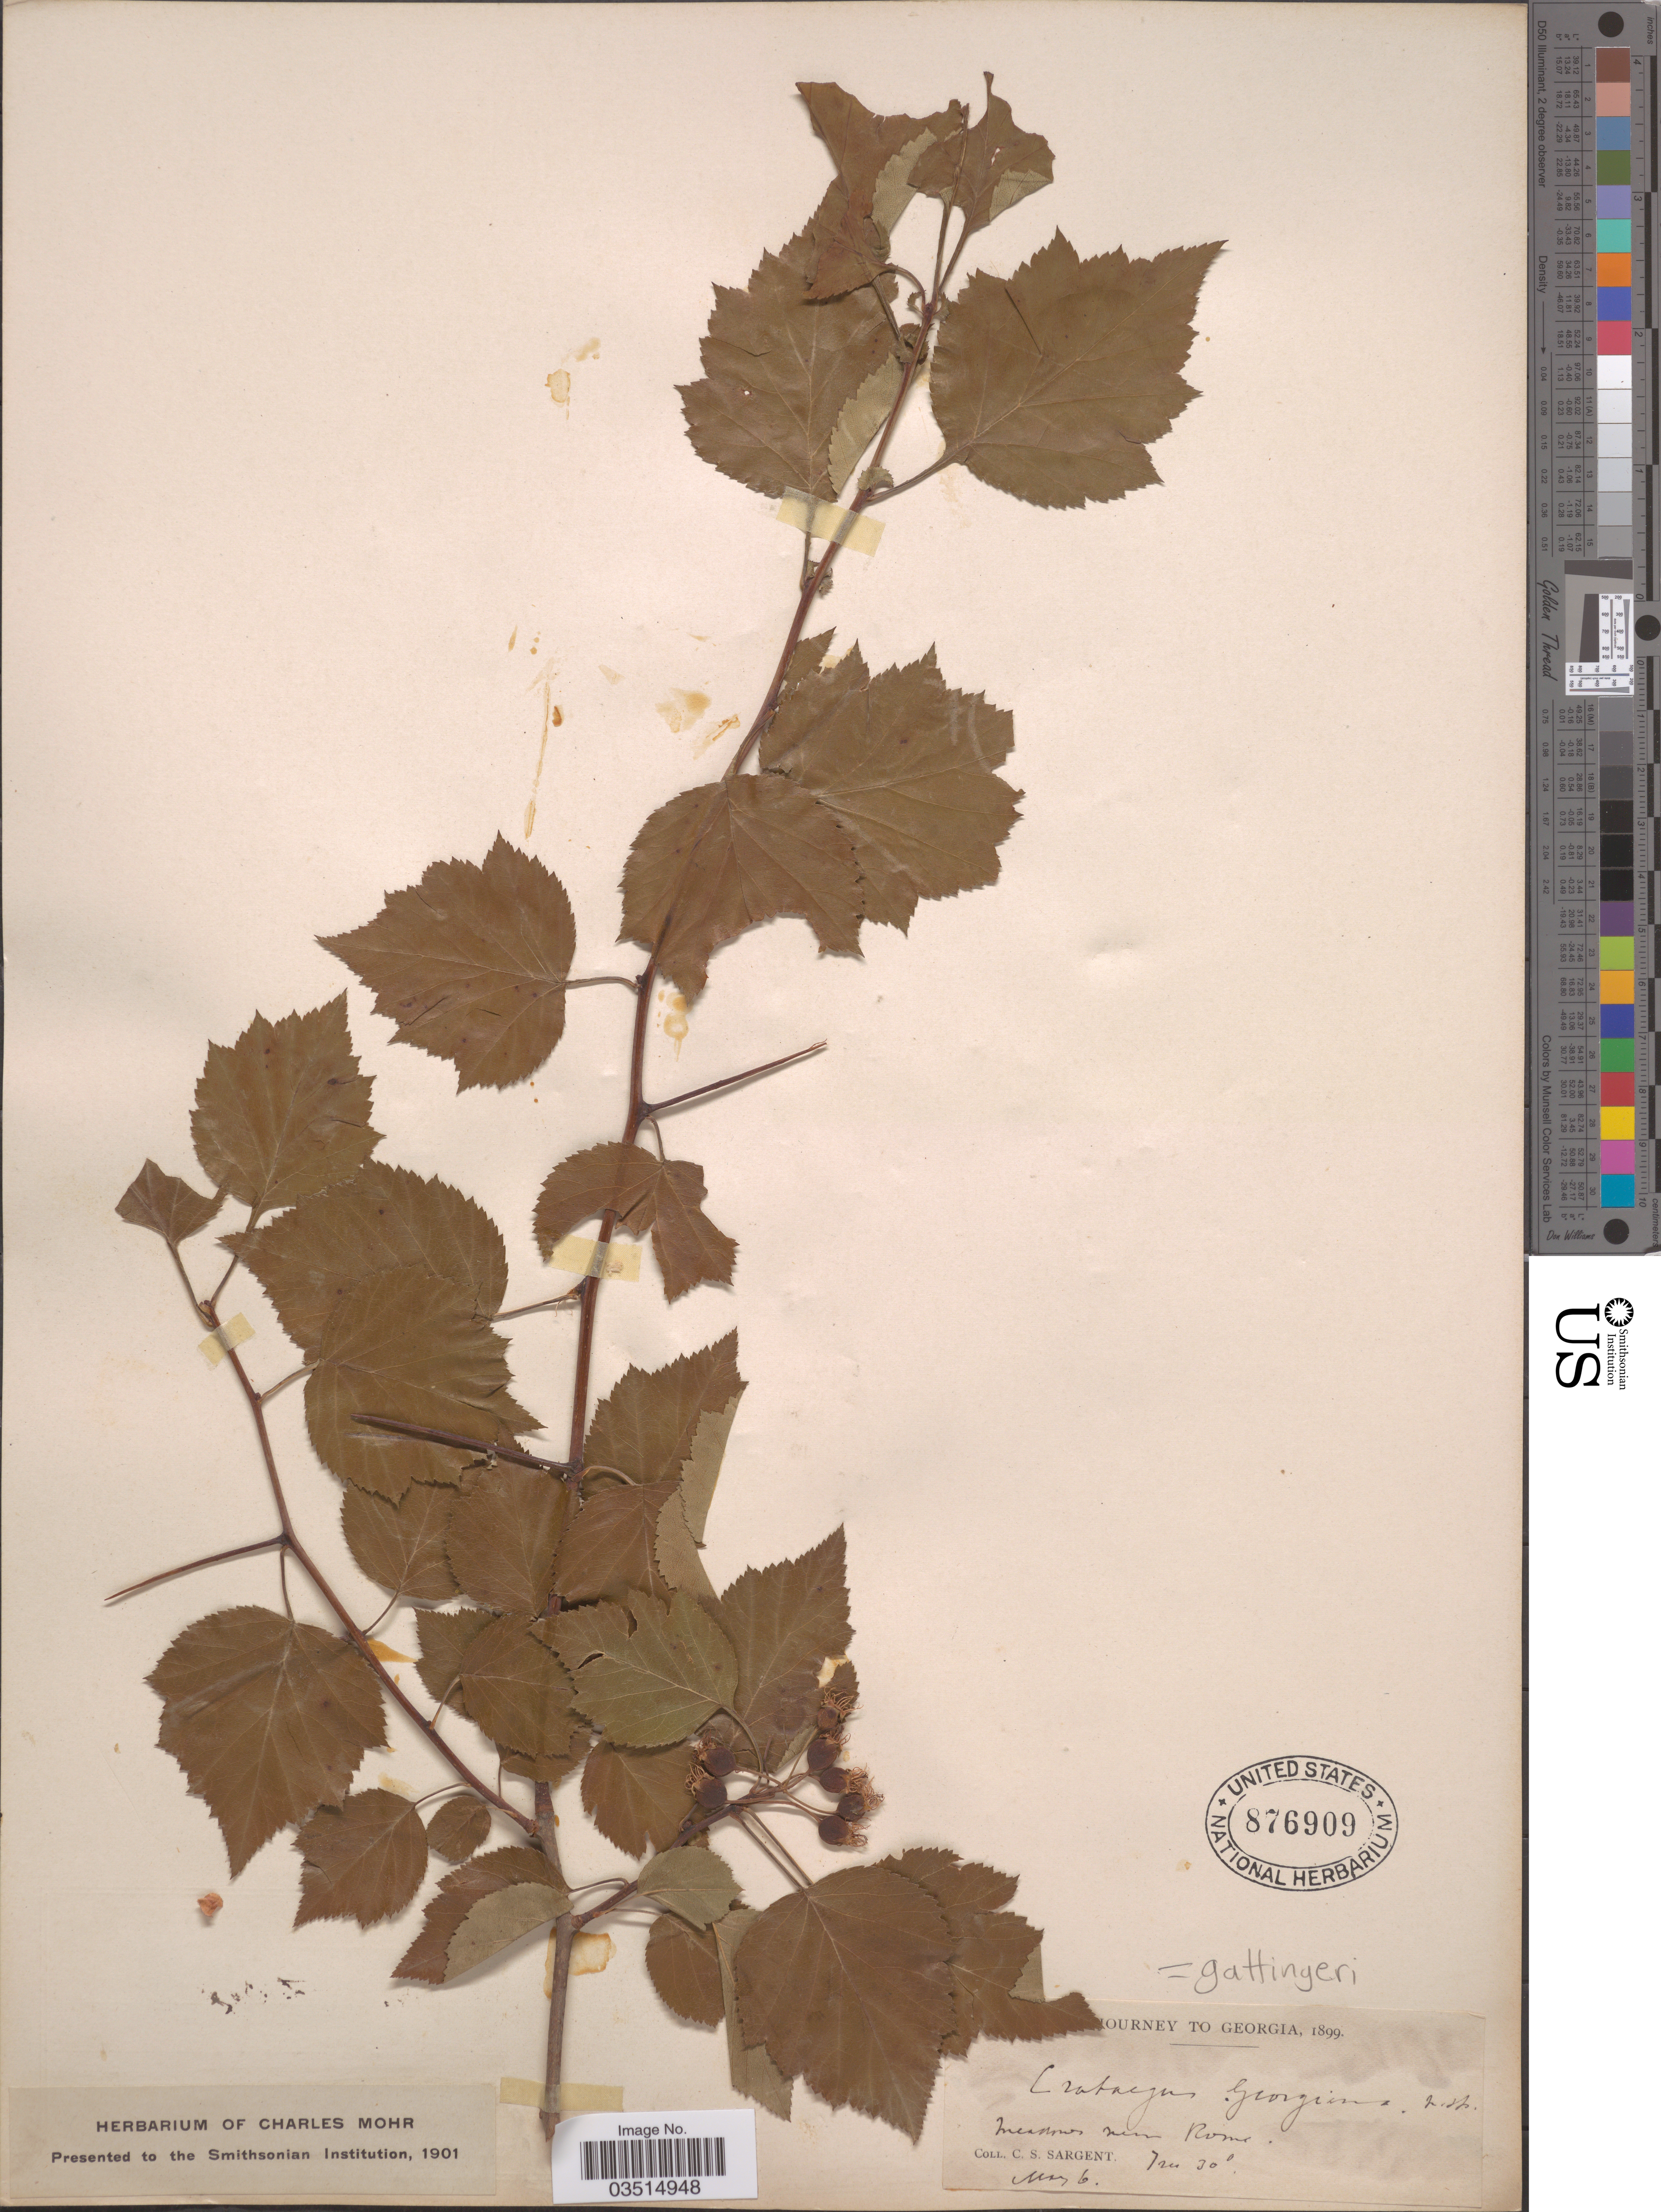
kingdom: Plantae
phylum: Tracheophyta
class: Magnoliopsida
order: Rosales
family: Rosaceae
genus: Crataegus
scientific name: Crataegus gattingeri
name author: Ashe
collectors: C. S. Sargent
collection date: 1899-05-06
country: United States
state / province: Georgia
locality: Meadows near Rome.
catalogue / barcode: US 876909